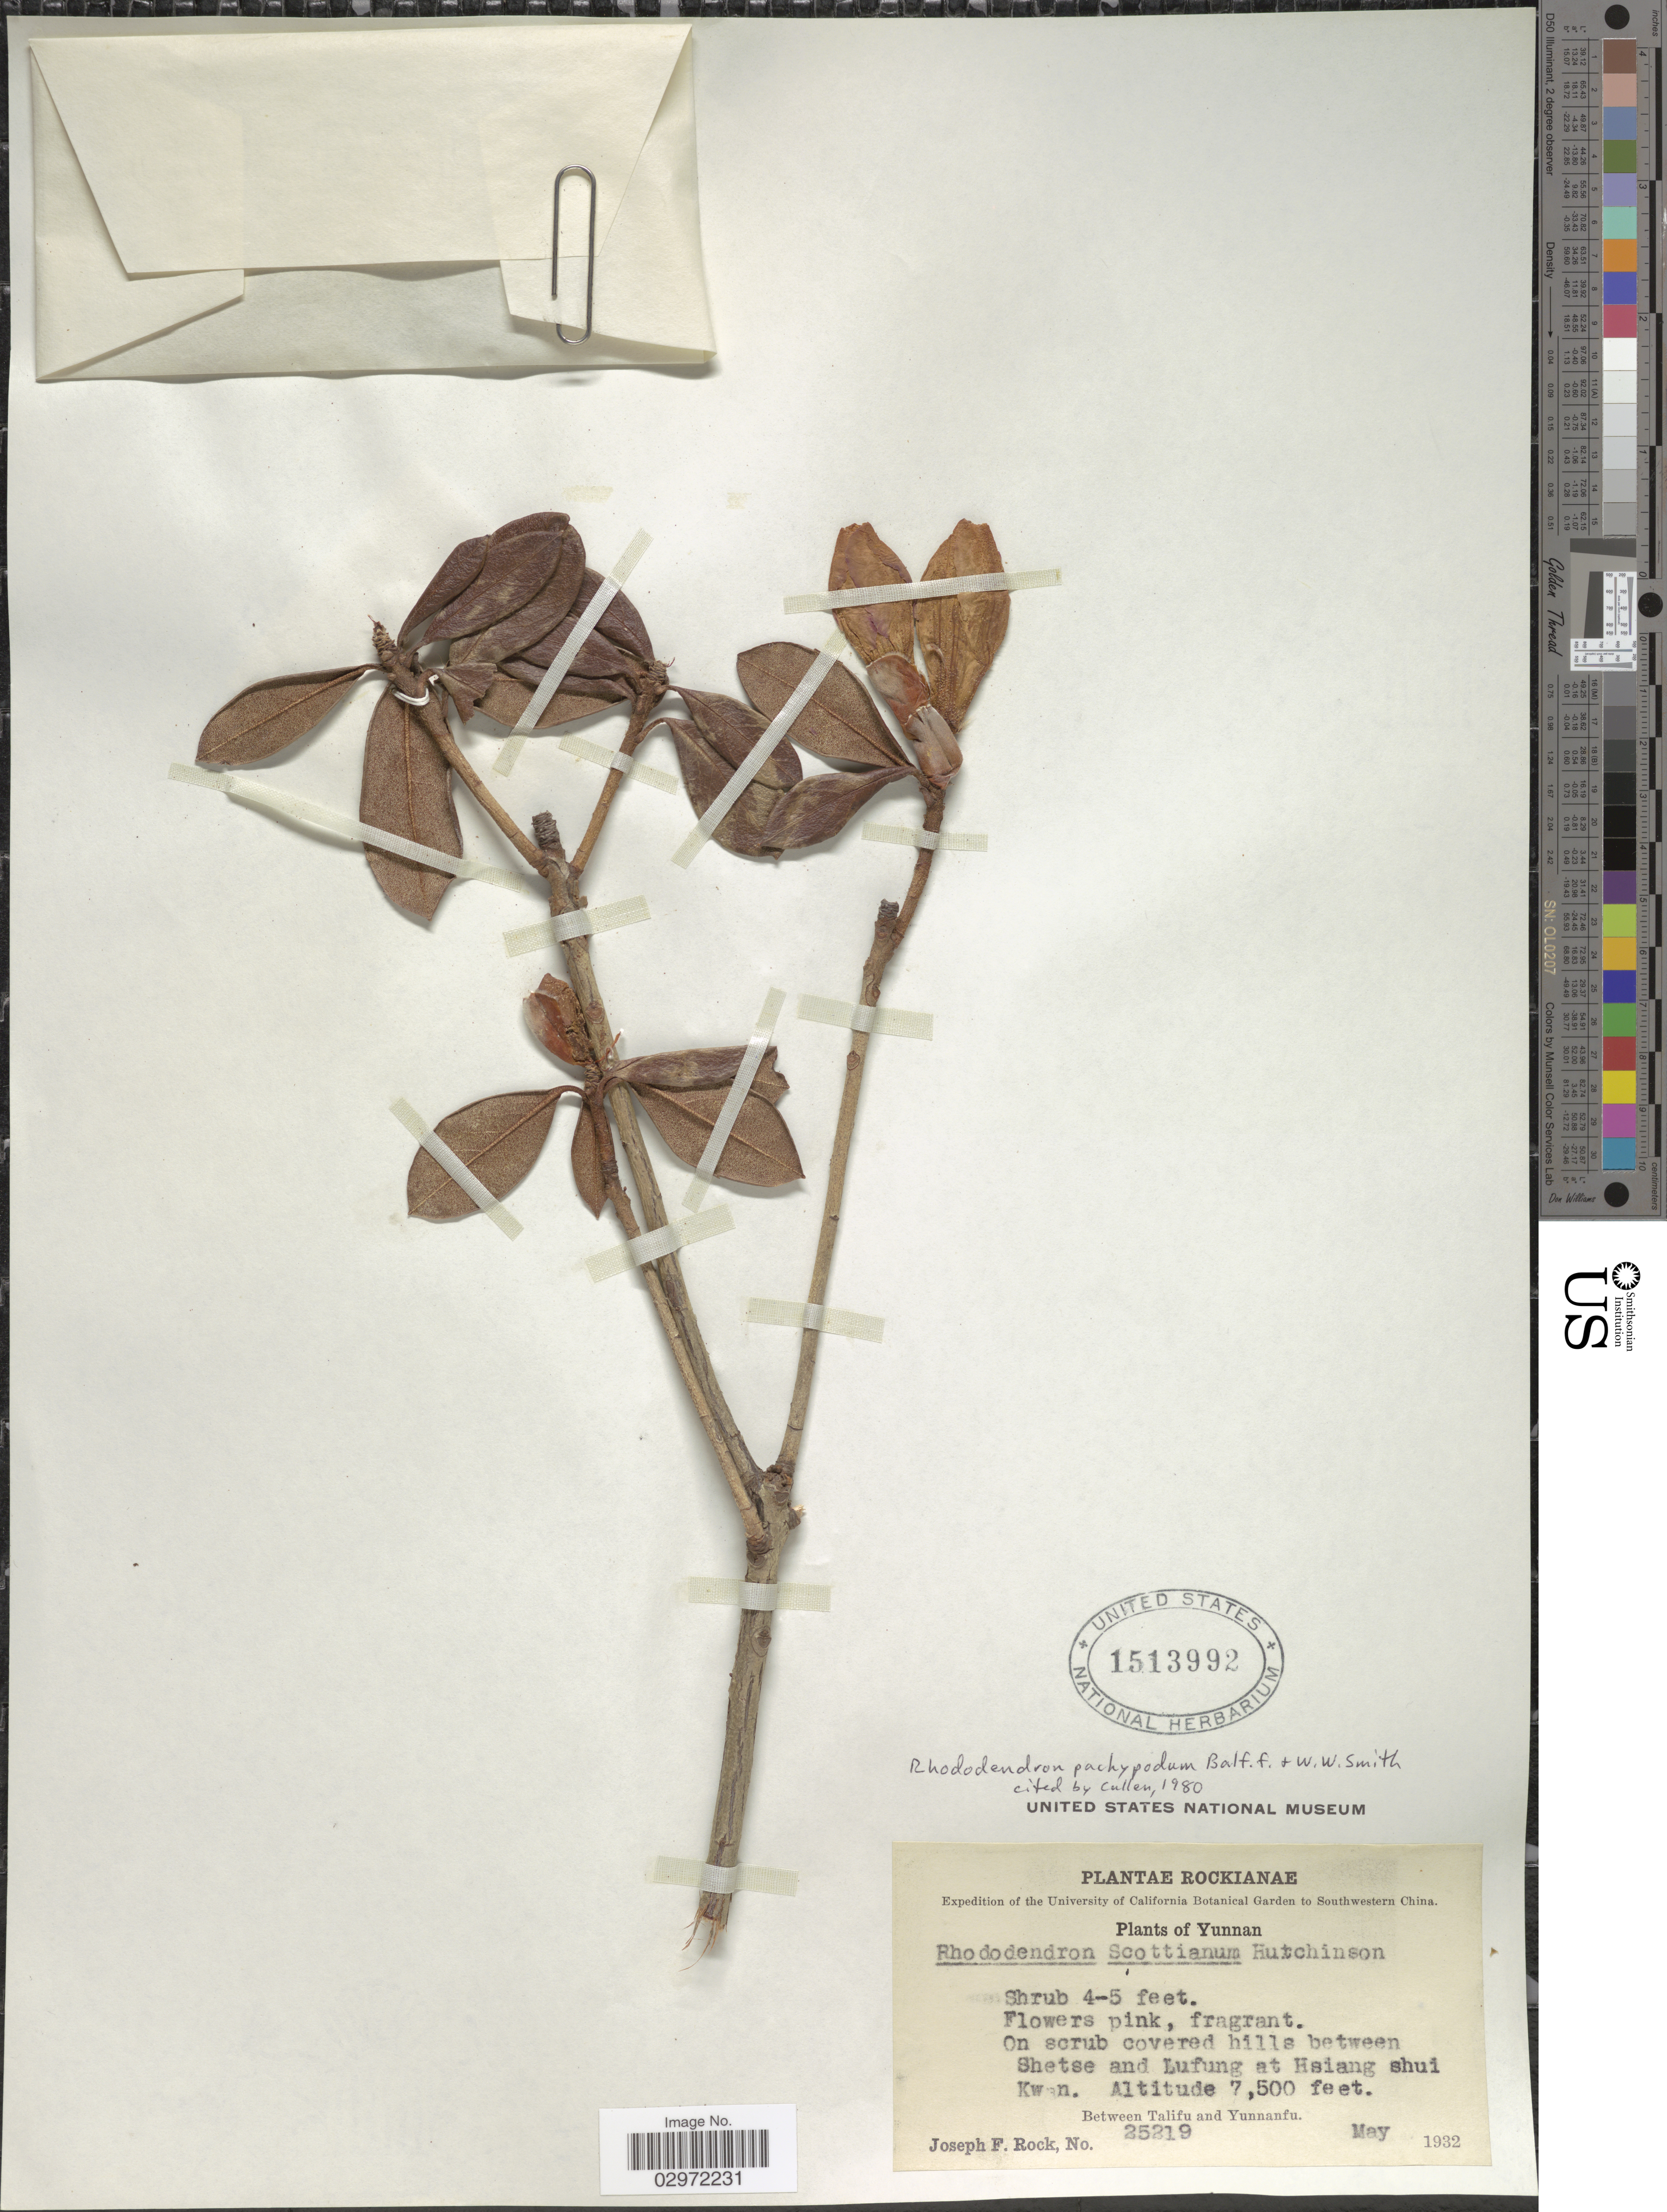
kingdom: Plantae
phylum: Tracheophyta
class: Magnoliopsida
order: Ericales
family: Ericaceae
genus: Rhododendron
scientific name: Rhododendron pachypodum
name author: Balf. f. & W.W. Sm.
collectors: J. F. Rock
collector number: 25219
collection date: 1932-05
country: China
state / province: Yunnan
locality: Southwestern China. On scrub covered hills between Shetse and Lufung at Hsiang shui Kwan. Between Talifu and Yunnanfu.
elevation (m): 2286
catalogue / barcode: US 1513992